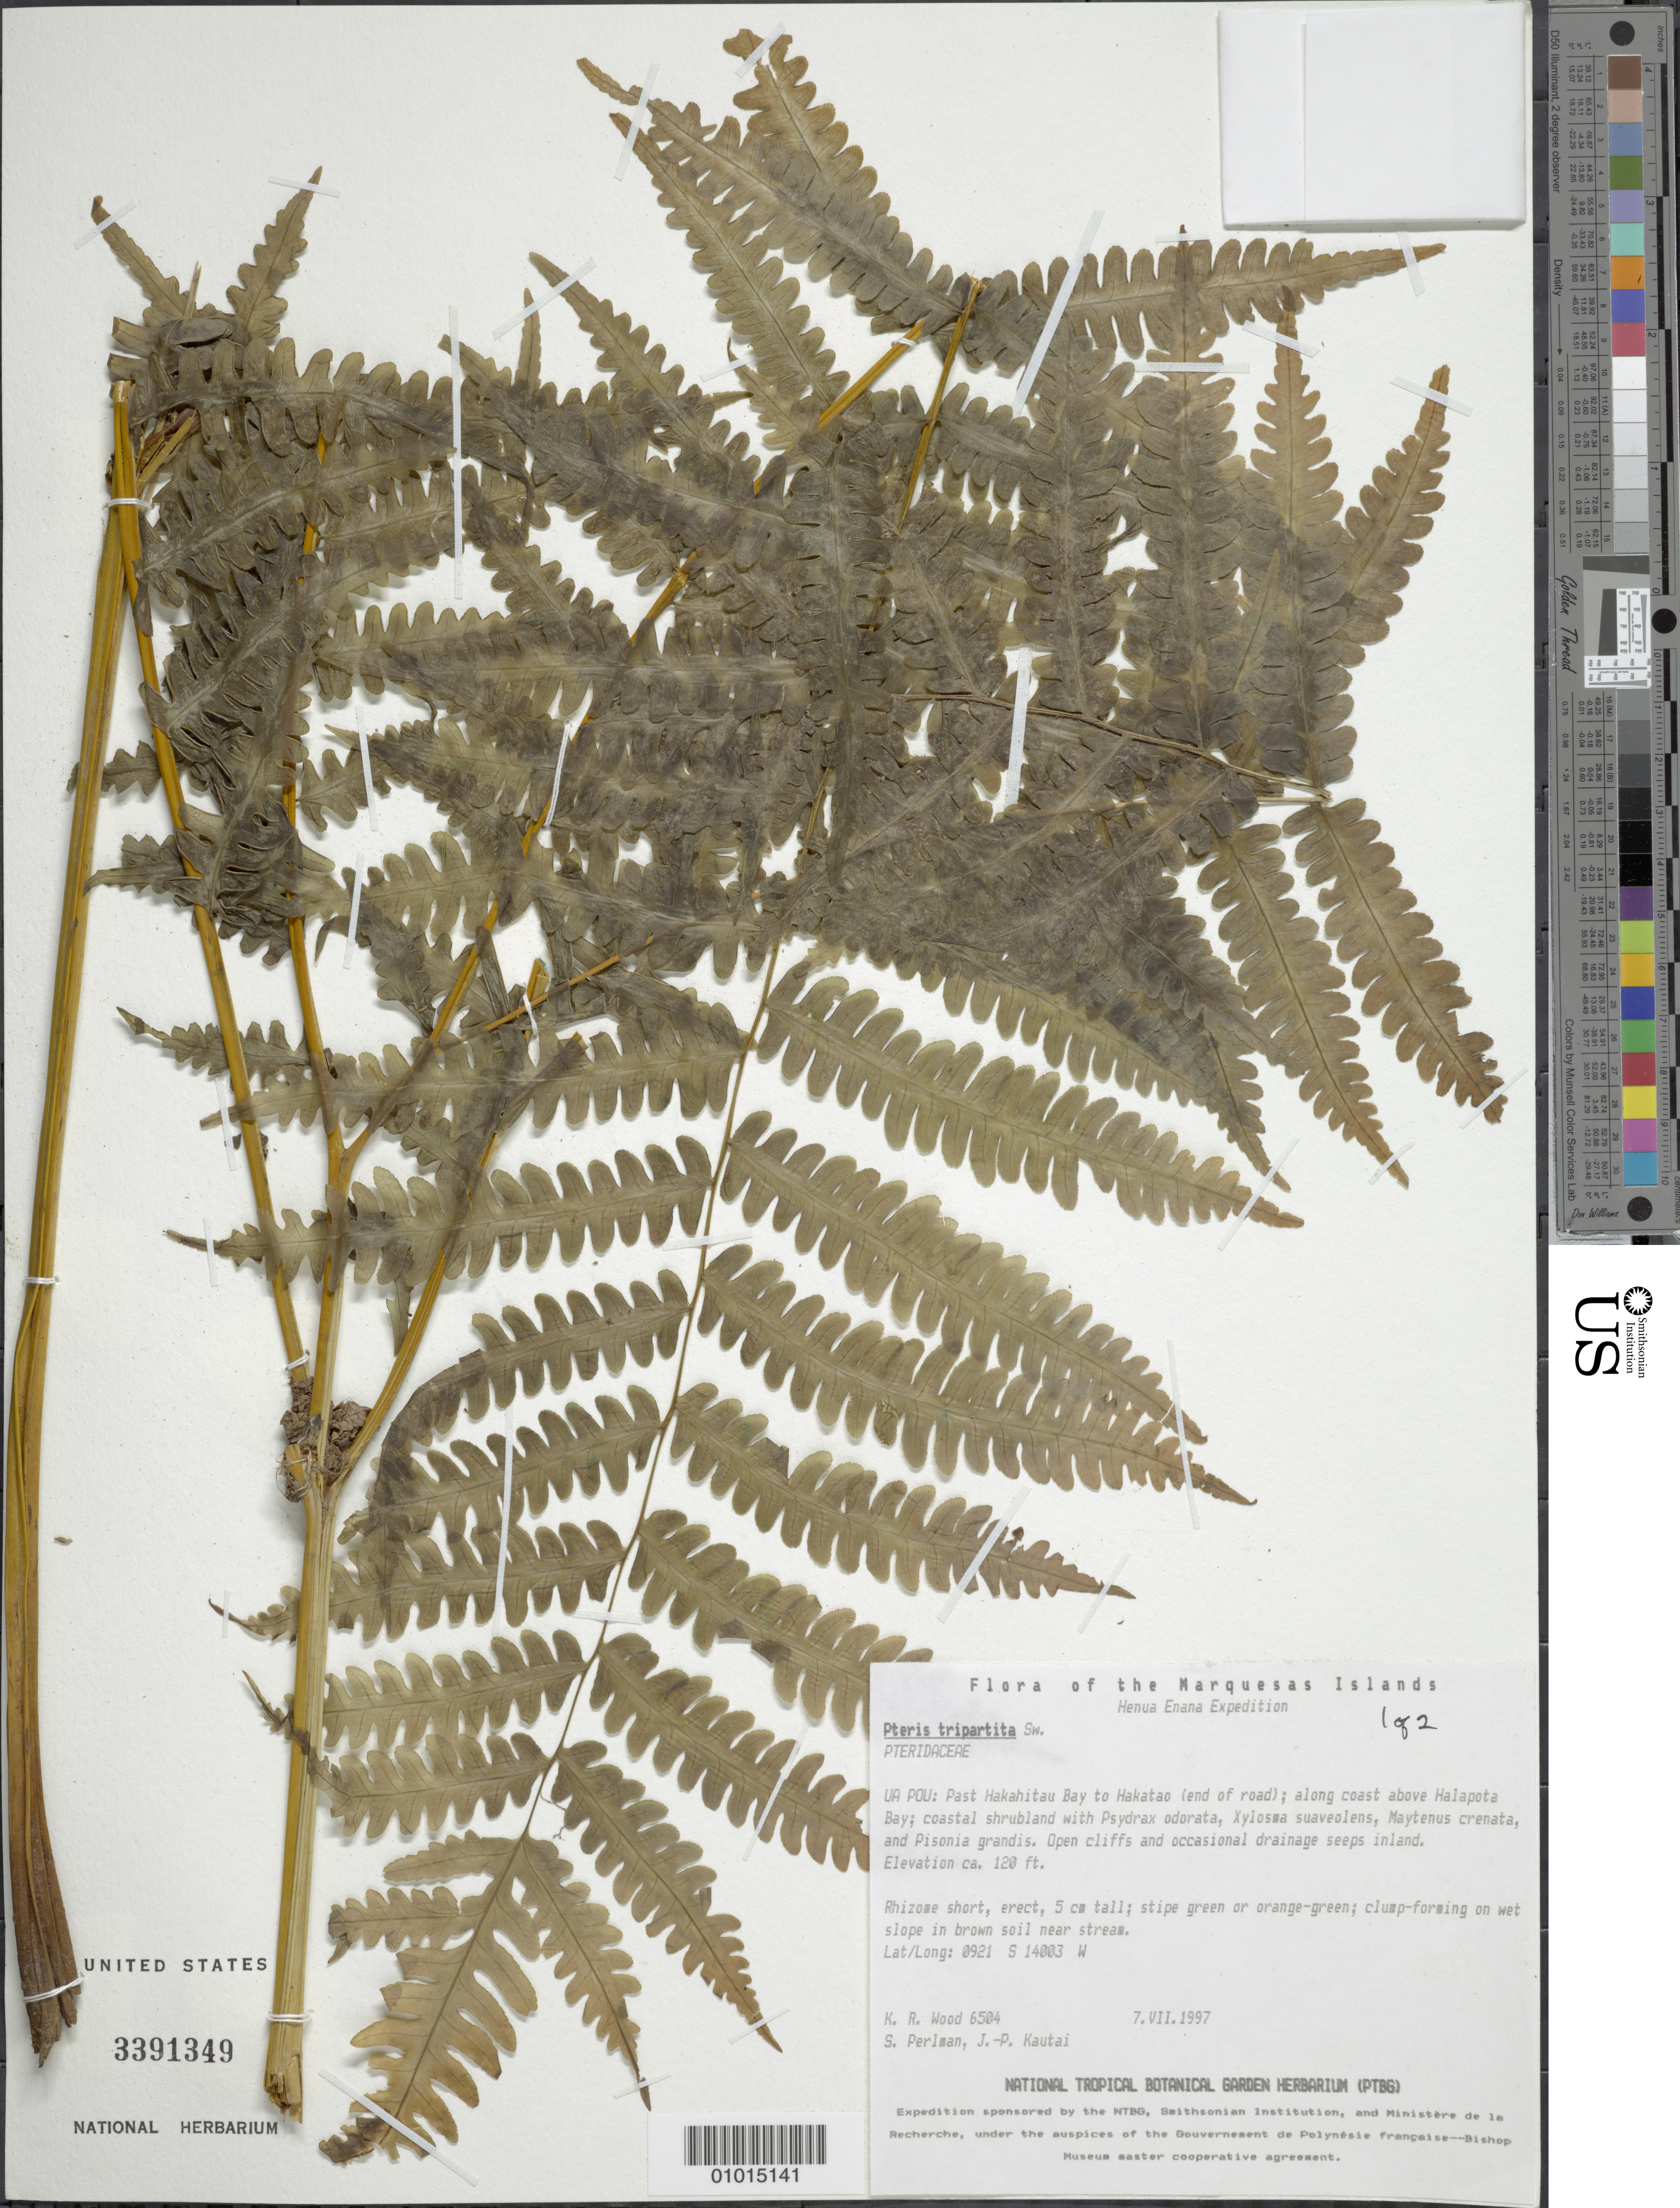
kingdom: Plantae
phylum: Tracheophyta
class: Polypodiopsida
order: Polypodiales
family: Pteridaceae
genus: Pteris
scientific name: Pteris tripartita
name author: Sw.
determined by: Wood, Kenneth R.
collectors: K. R. Wood, S. P. Perlman & J. Kautai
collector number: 6504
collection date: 1997-07-07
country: French Polynesia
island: Ua Pou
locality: Past Hakahitau Bay to Hakatao (end of road), along coast above Halapota Bay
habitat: Coastal shrubland, open cliffs and occasional drainage seeps inland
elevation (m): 37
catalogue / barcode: US 3391349